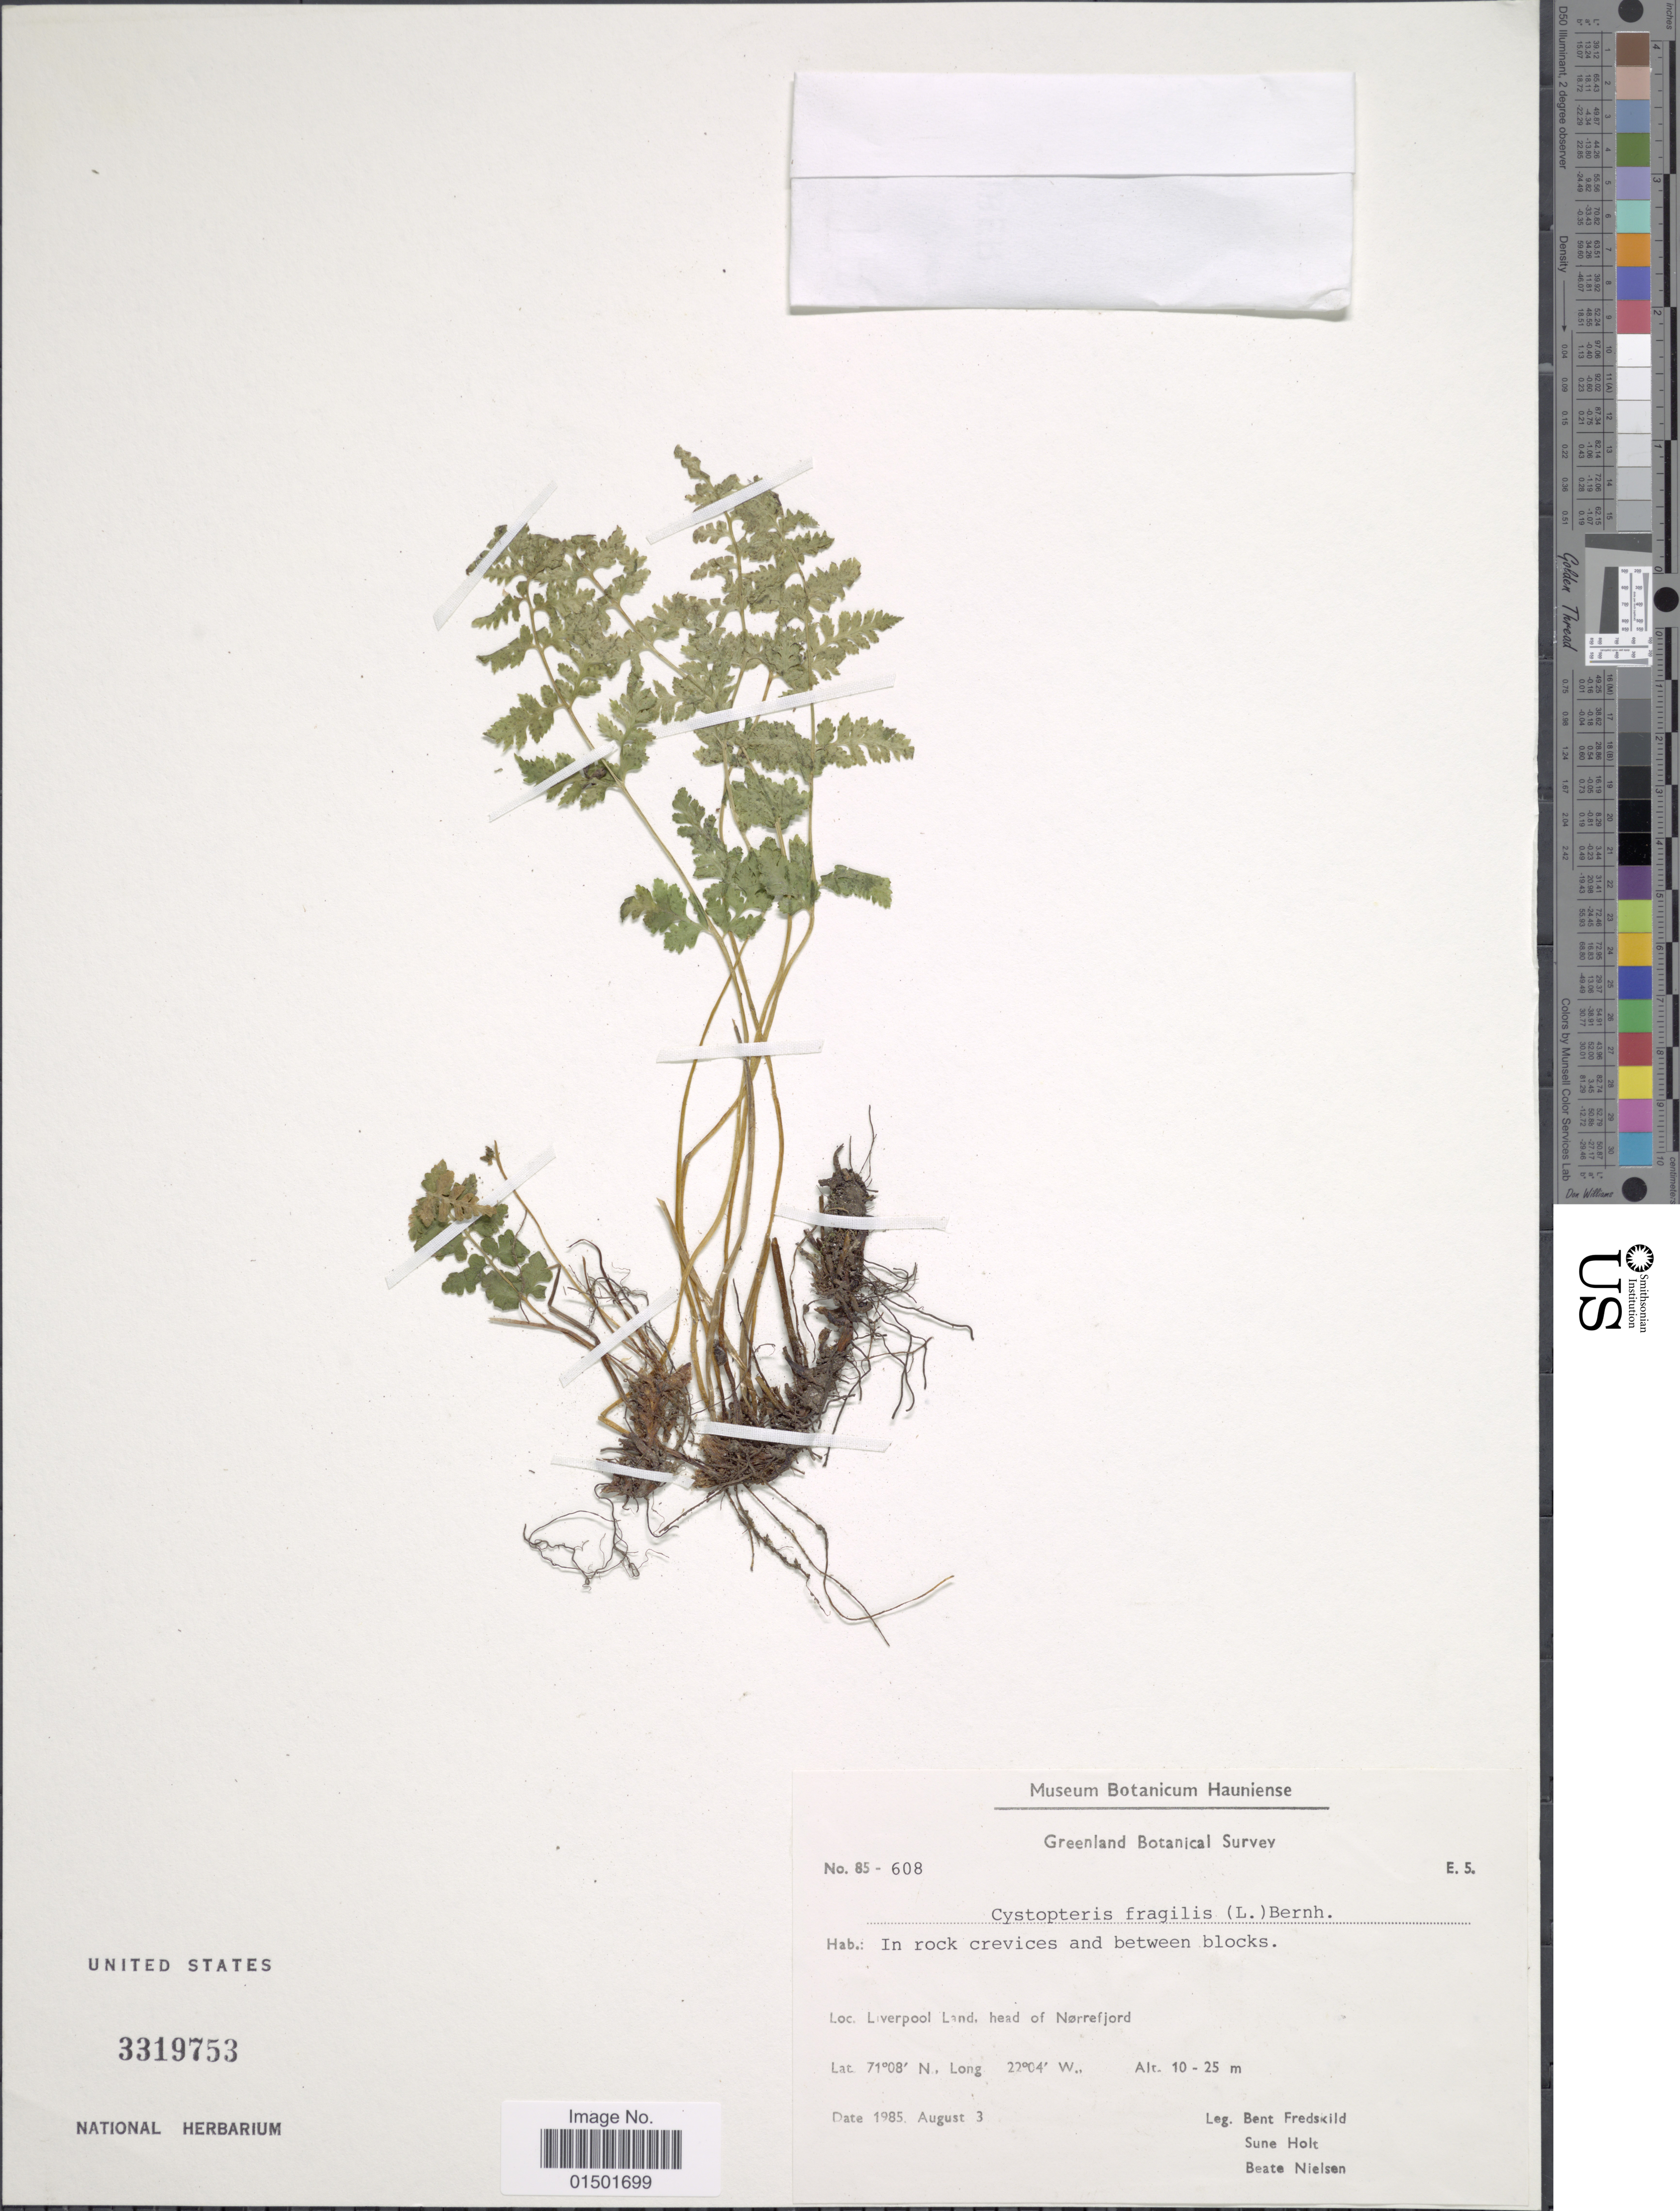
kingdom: Plantae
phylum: Tracheophyta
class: Polypodiopsida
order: Polypodiales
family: Cystopteridaceae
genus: Cystopteris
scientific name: Cystopteris fragilis var. fragilis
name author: (L.) Bernh.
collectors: B. Fredskild, S. Holt & B. Nielsen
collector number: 85-608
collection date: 1985-08-03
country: Greenland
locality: Liverpool Land, head of Norrefjord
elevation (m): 10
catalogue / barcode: US 3319753